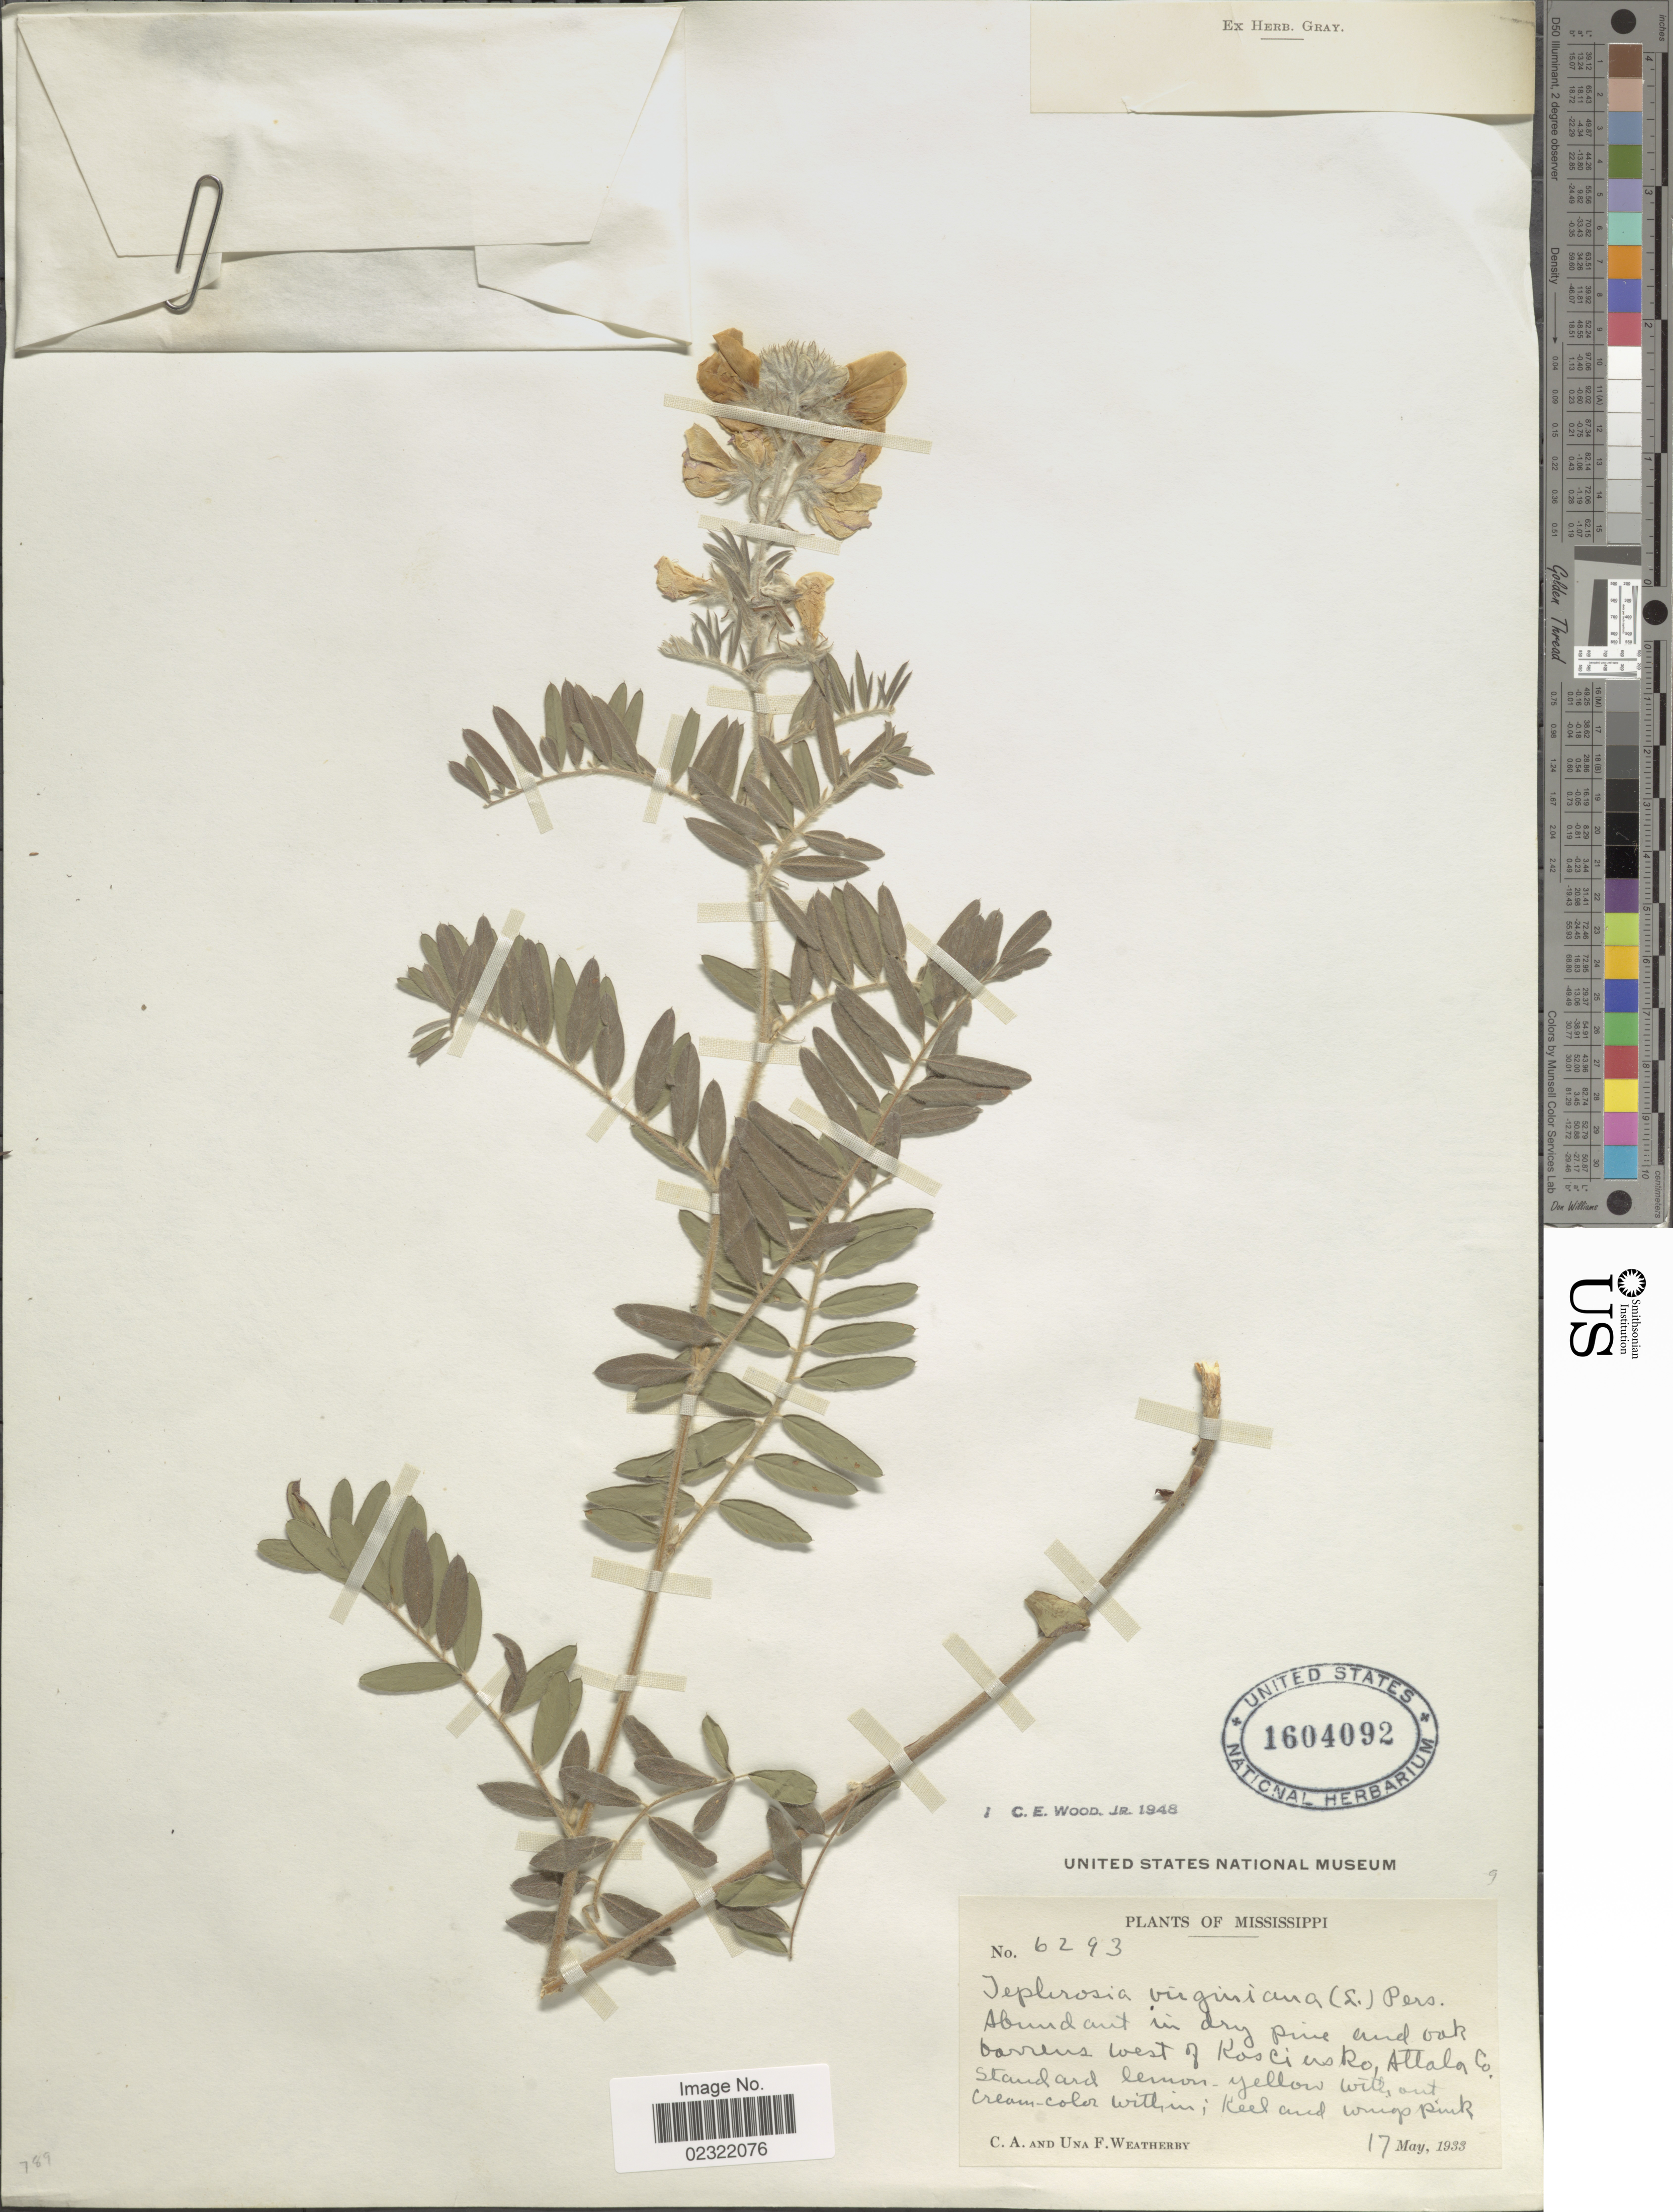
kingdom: Plantae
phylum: Tracheophyta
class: Magnoliopsida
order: Fabales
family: Fabaceae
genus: Tephrosia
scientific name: Tephrosia virginiana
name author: (L.) Pers.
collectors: C. A. Weatherby & U. Weatherby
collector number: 6293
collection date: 1933-05-17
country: United States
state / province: Mississippi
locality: Abundant in dry pine and oak barrens west of Rosciers Ro, Attala Co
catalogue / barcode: US 1604092